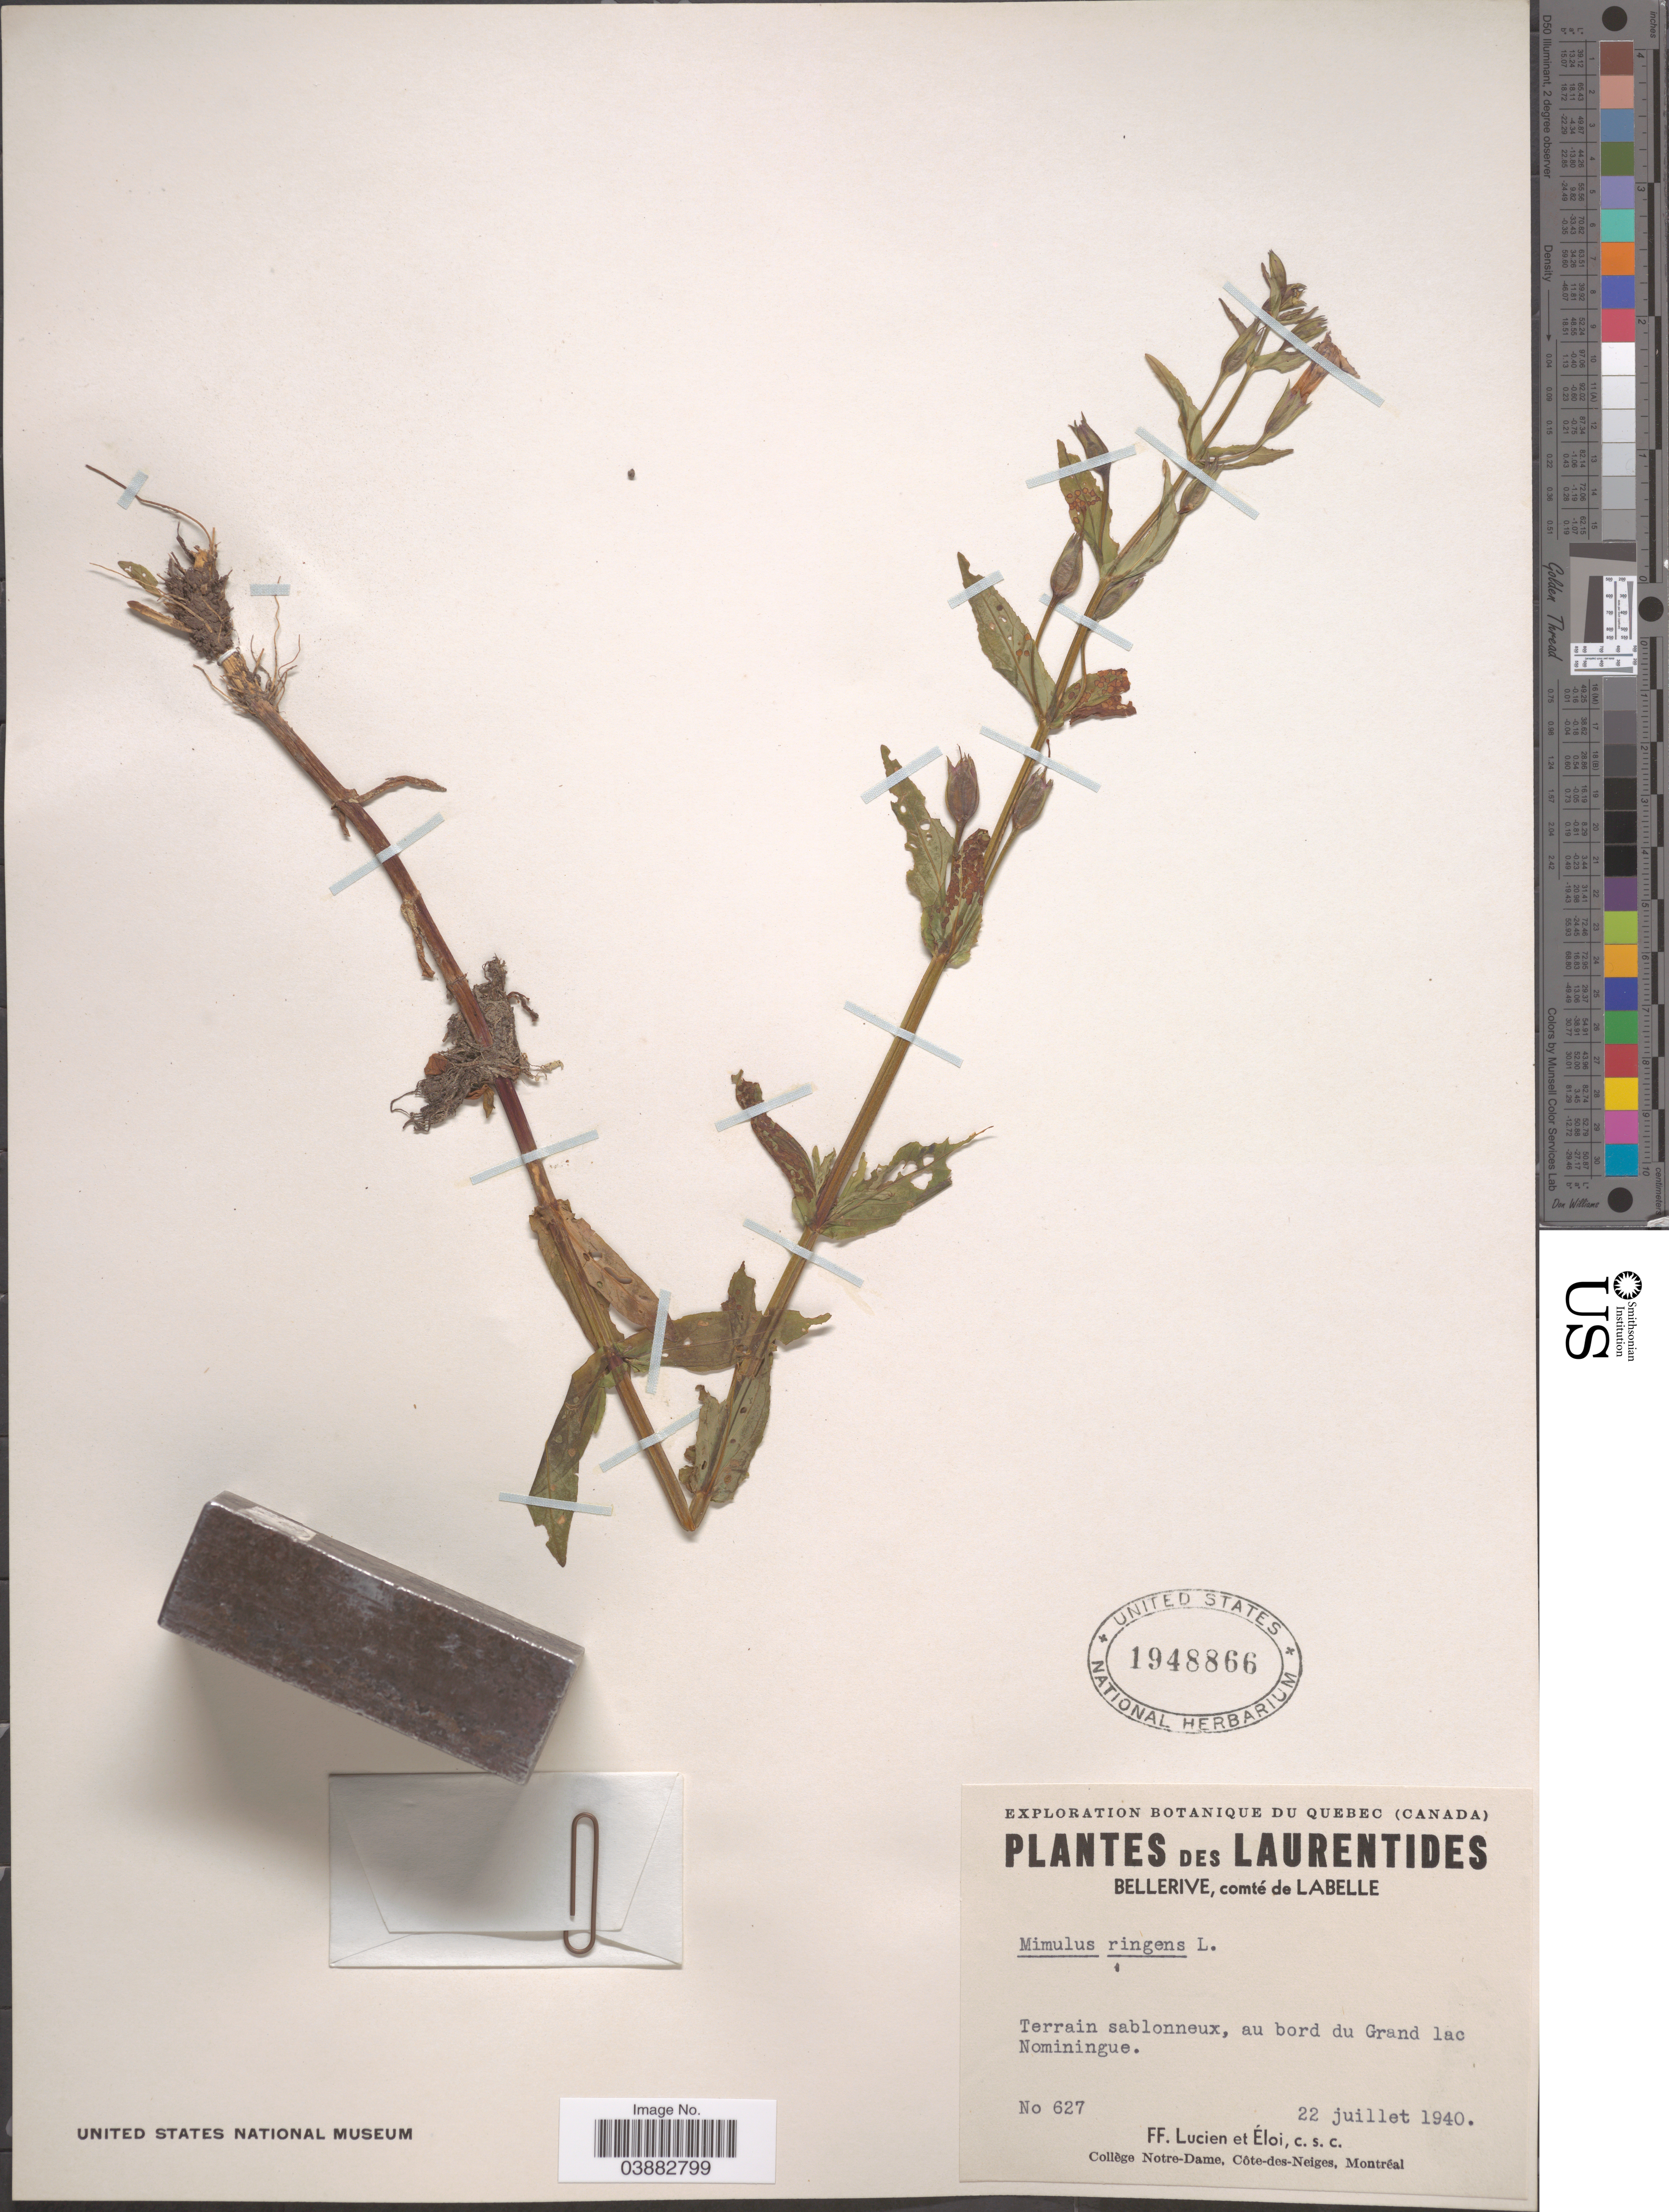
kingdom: Plantae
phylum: Tracheophyta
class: Magnoliopsida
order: Lamiales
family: Phrymaceae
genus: Mimulus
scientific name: Mimulus ringens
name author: L.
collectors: F. Lucien & Éloi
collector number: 627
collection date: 1940-07-22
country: Canada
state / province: Quebec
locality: Laurentides. Bellerive, comté de Labelle. Terrain sablonneux, au bord du Grand lac Nominingue.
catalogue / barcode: US 1948866